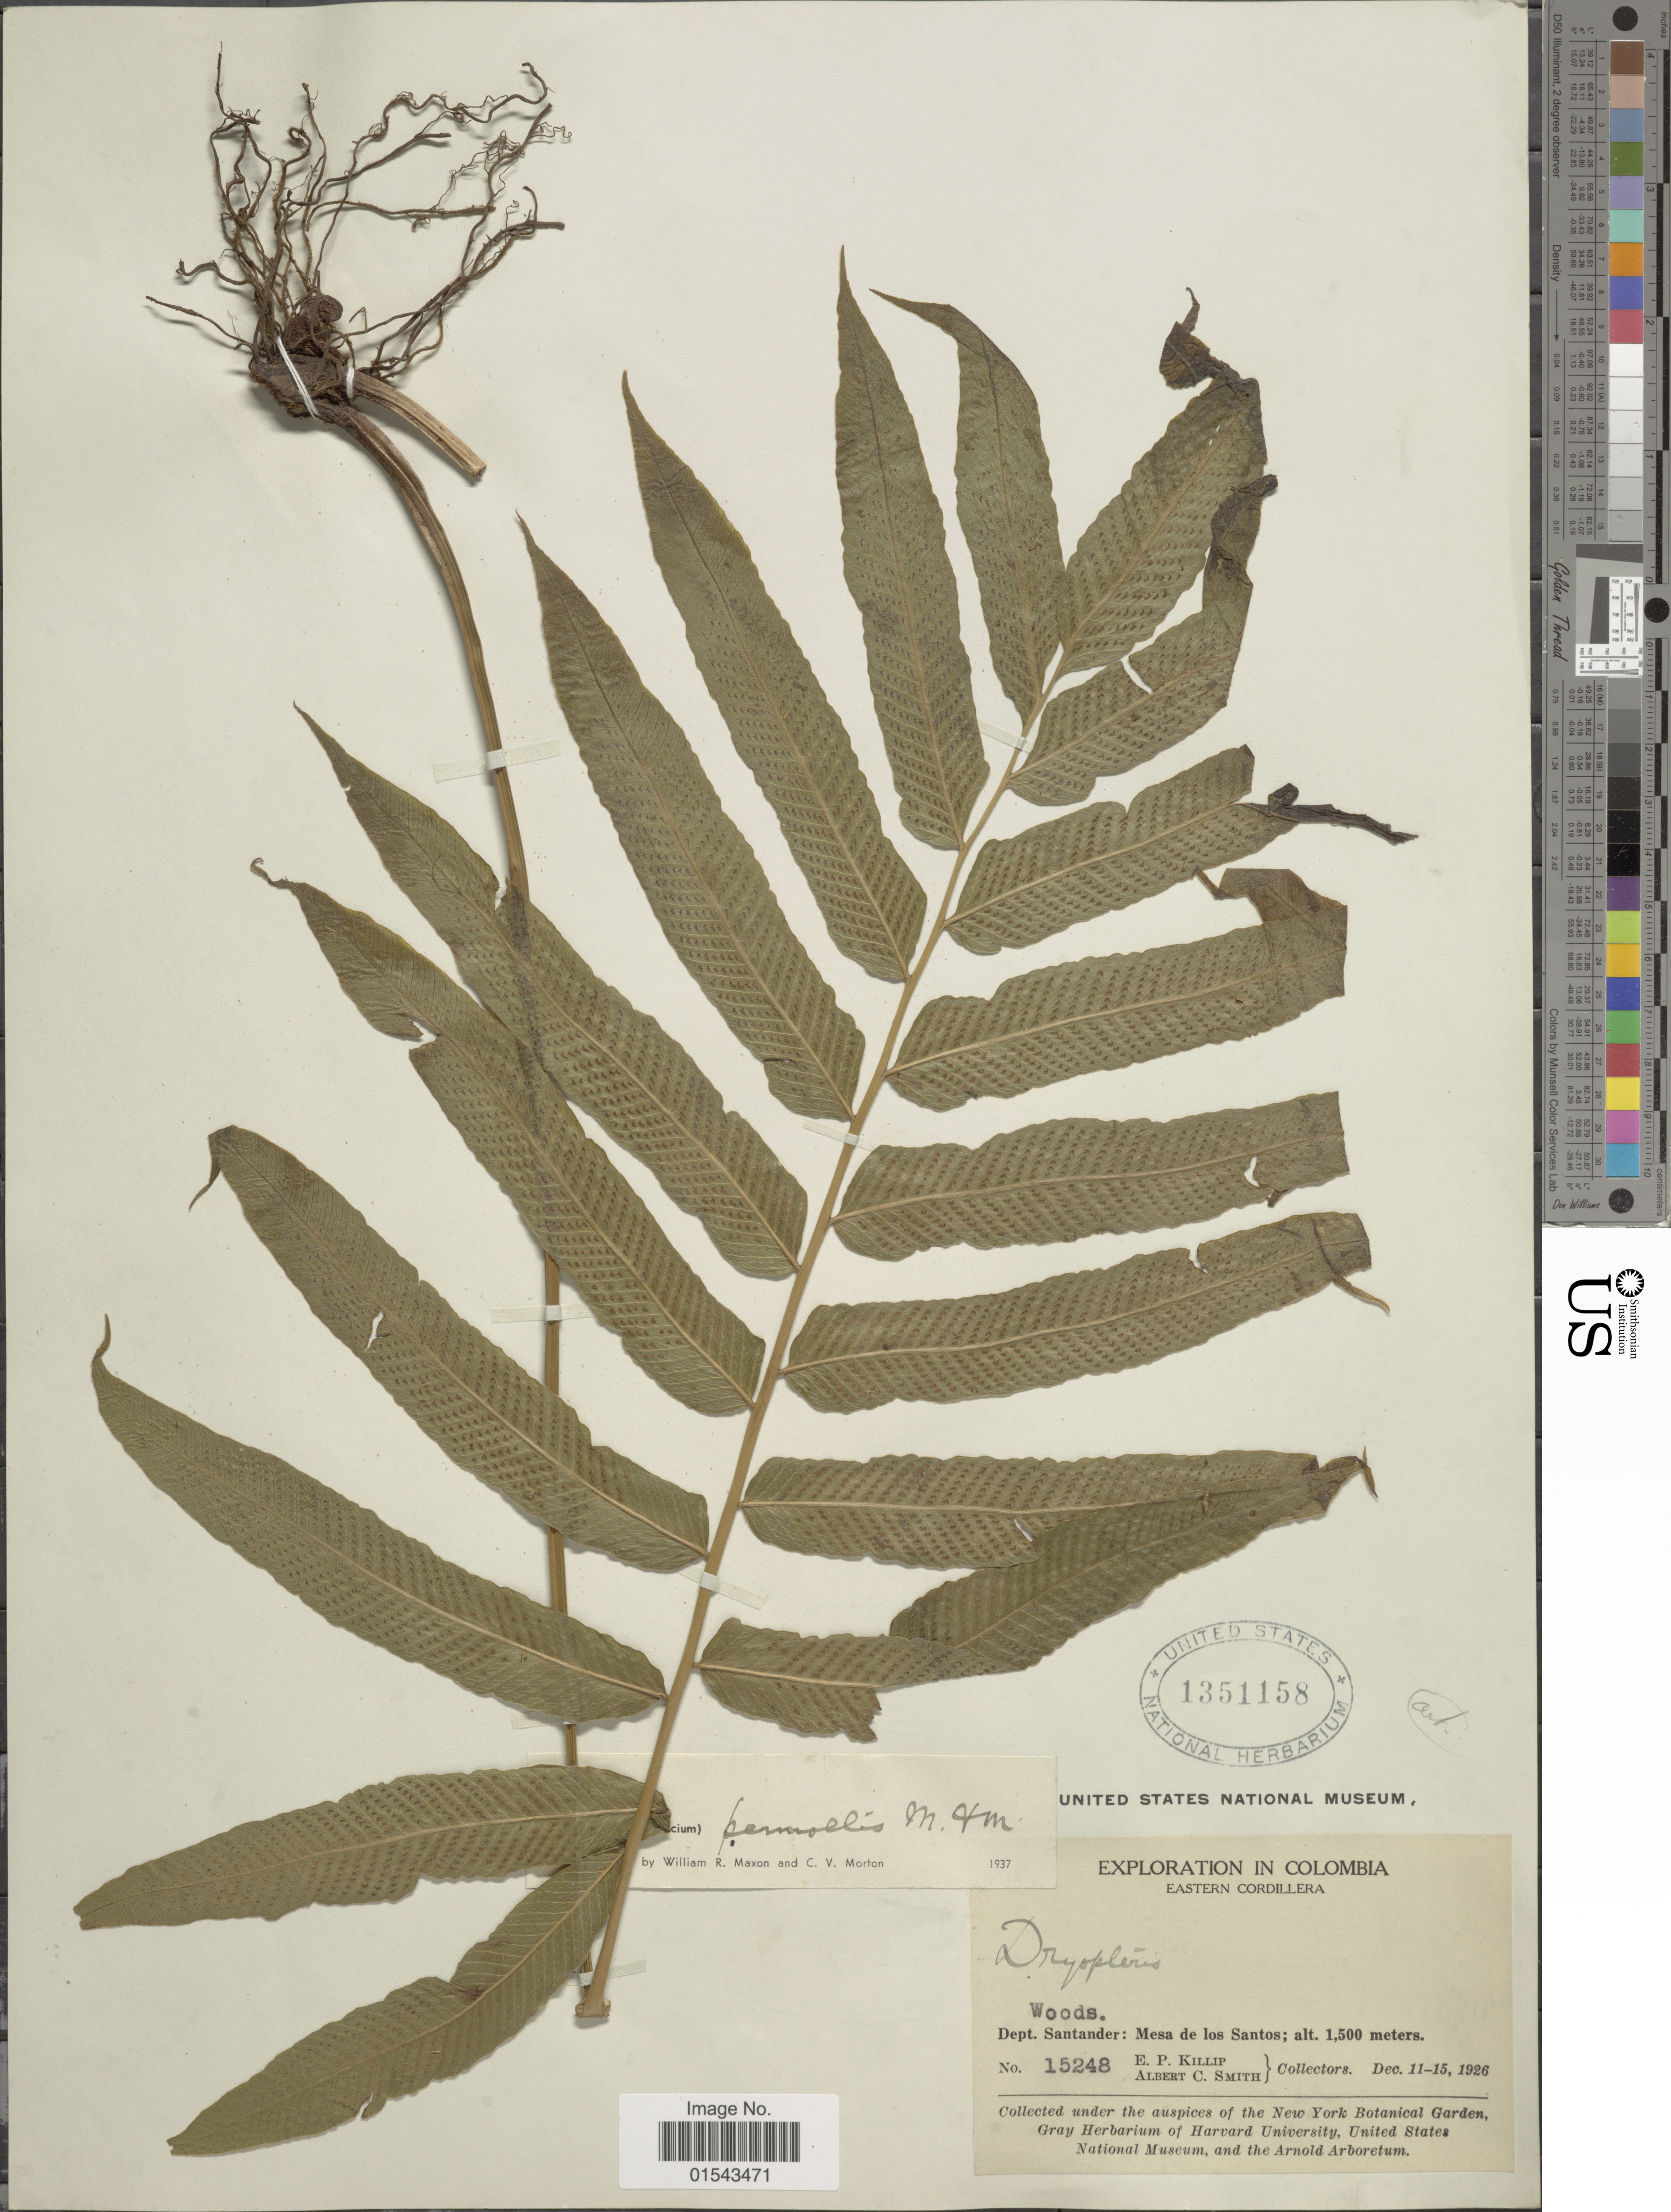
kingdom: Plantae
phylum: Tracheophyta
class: Polypodiopsida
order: Polypodiales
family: Thelypteridaceae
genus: Meniscium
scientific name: Meniscium arborescens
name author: Humb. & Bonpl. ex Willd.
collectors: E. P. Killip & A. C. Smith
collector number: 15248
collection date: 1926-12-11/1926-12-15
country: Colombia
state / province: Santander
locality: Eastern Cordillera. Mesa de los Santos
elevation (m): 1500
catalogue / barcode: US 1351158